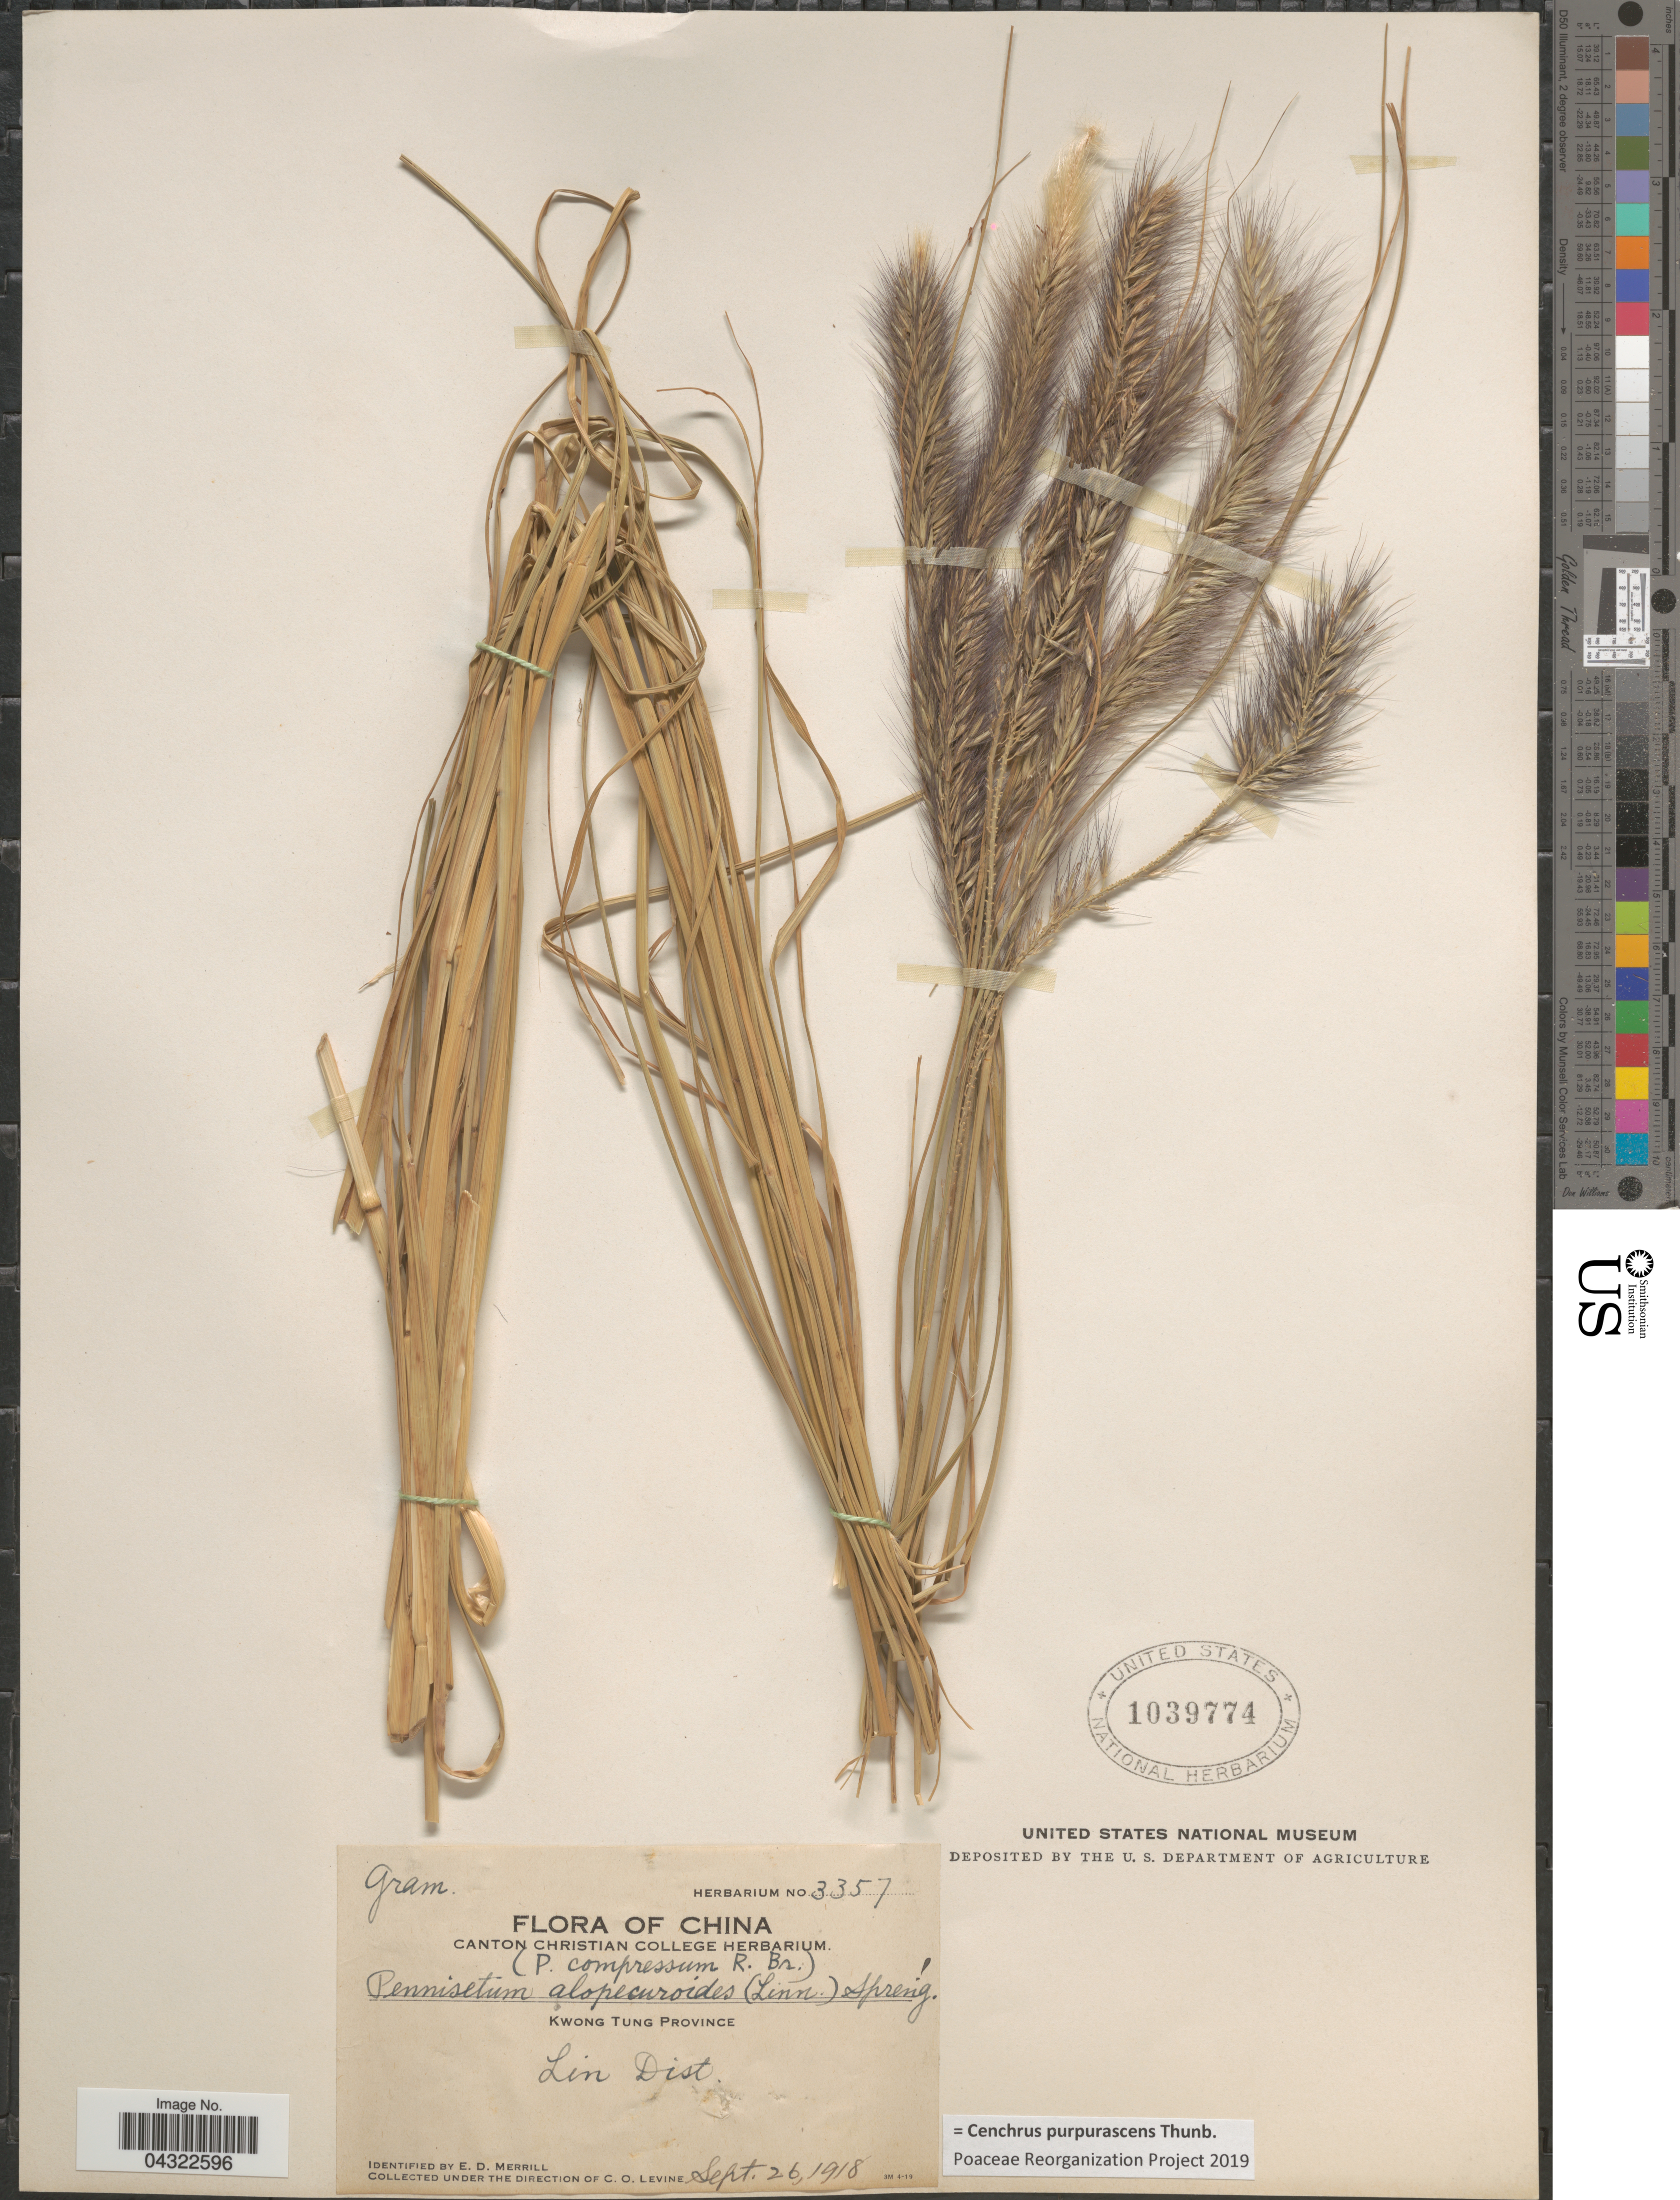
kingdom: Plantae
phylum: Tracheophyta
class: Liliopsida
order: Poales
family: Poaceae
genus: Cenchrus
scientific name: Cenchrus purpurascens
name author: Thunb.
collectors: C. O. Levine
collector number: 3357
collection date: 1918-09-26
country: China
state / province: Guangdong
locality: Kwong Tung Province. Lin Dist.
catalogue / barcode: US 1039774